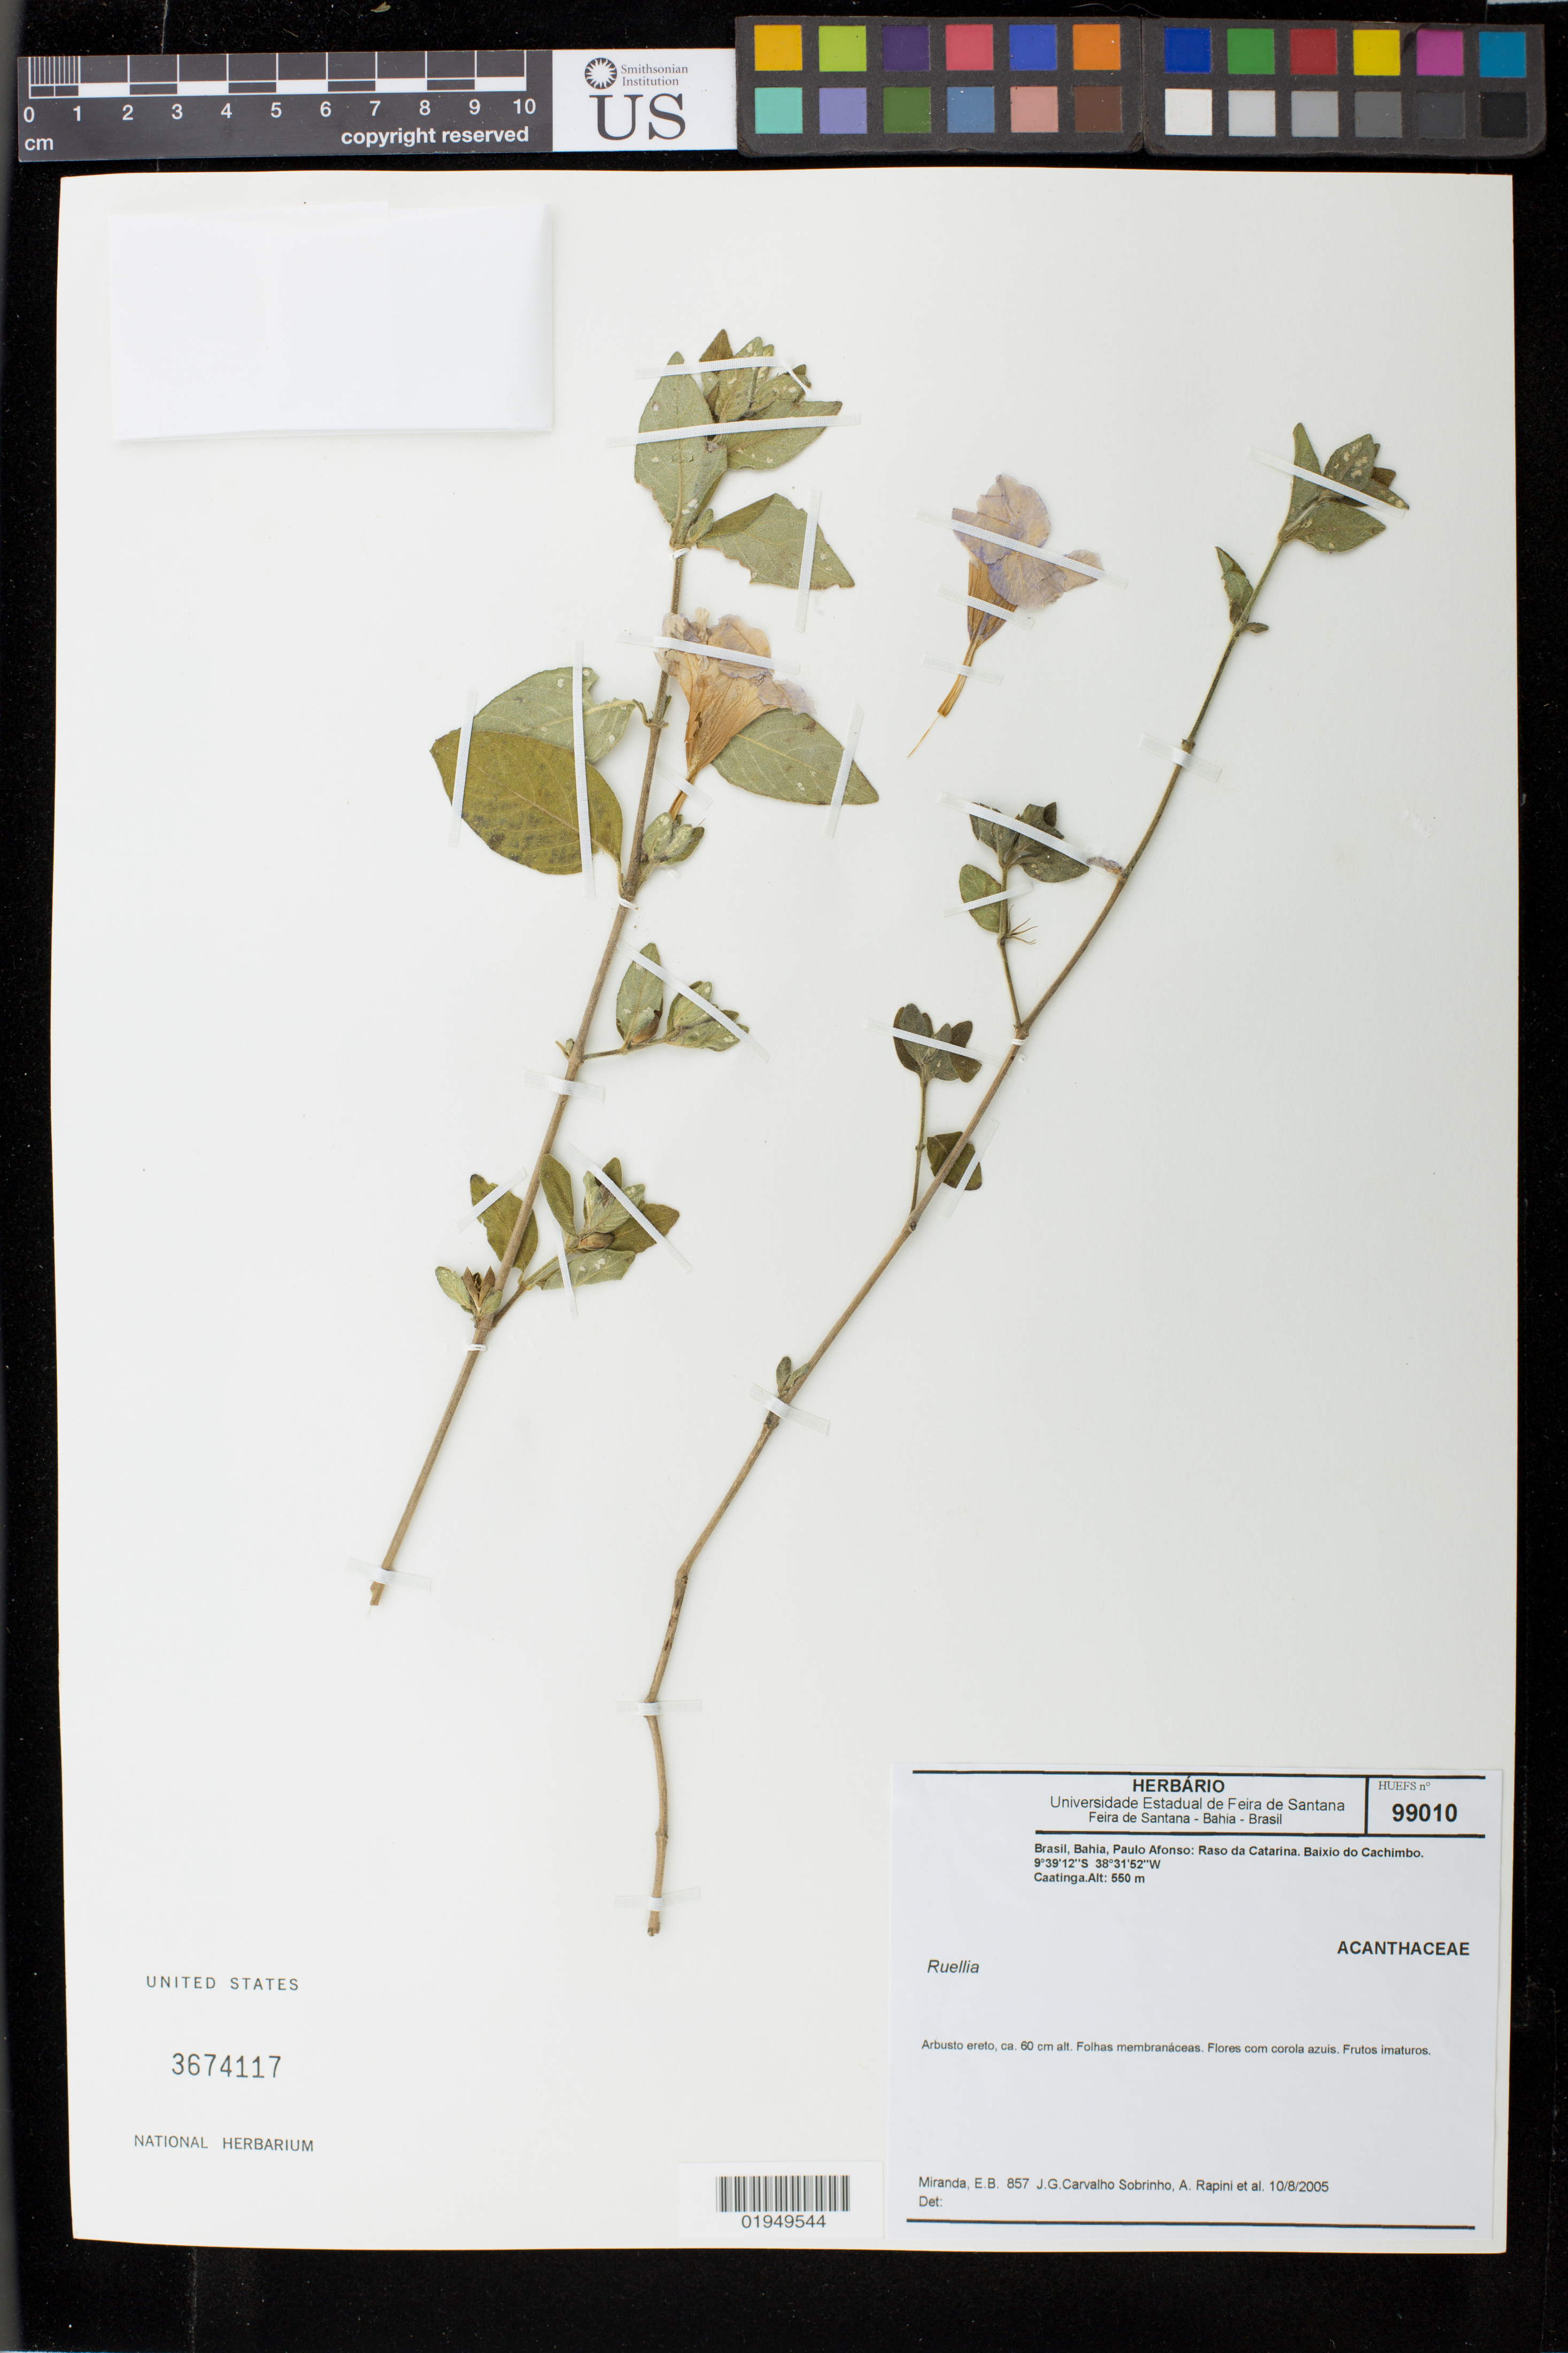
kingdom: Plantae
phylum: Tracheophyta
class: Magnoliopsida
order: Lamiales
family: Acanthaceae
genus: Ruellia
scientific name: Ruellia sp.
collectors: E. Miranda et al.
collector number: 857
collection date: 2005-08-10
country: Brazil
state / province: Bahia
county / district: Paulo Afonso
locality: Raso da Catarina. Baixio do Cachimbo.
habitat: Caatinga.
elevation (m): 550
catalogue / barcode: US 3674117